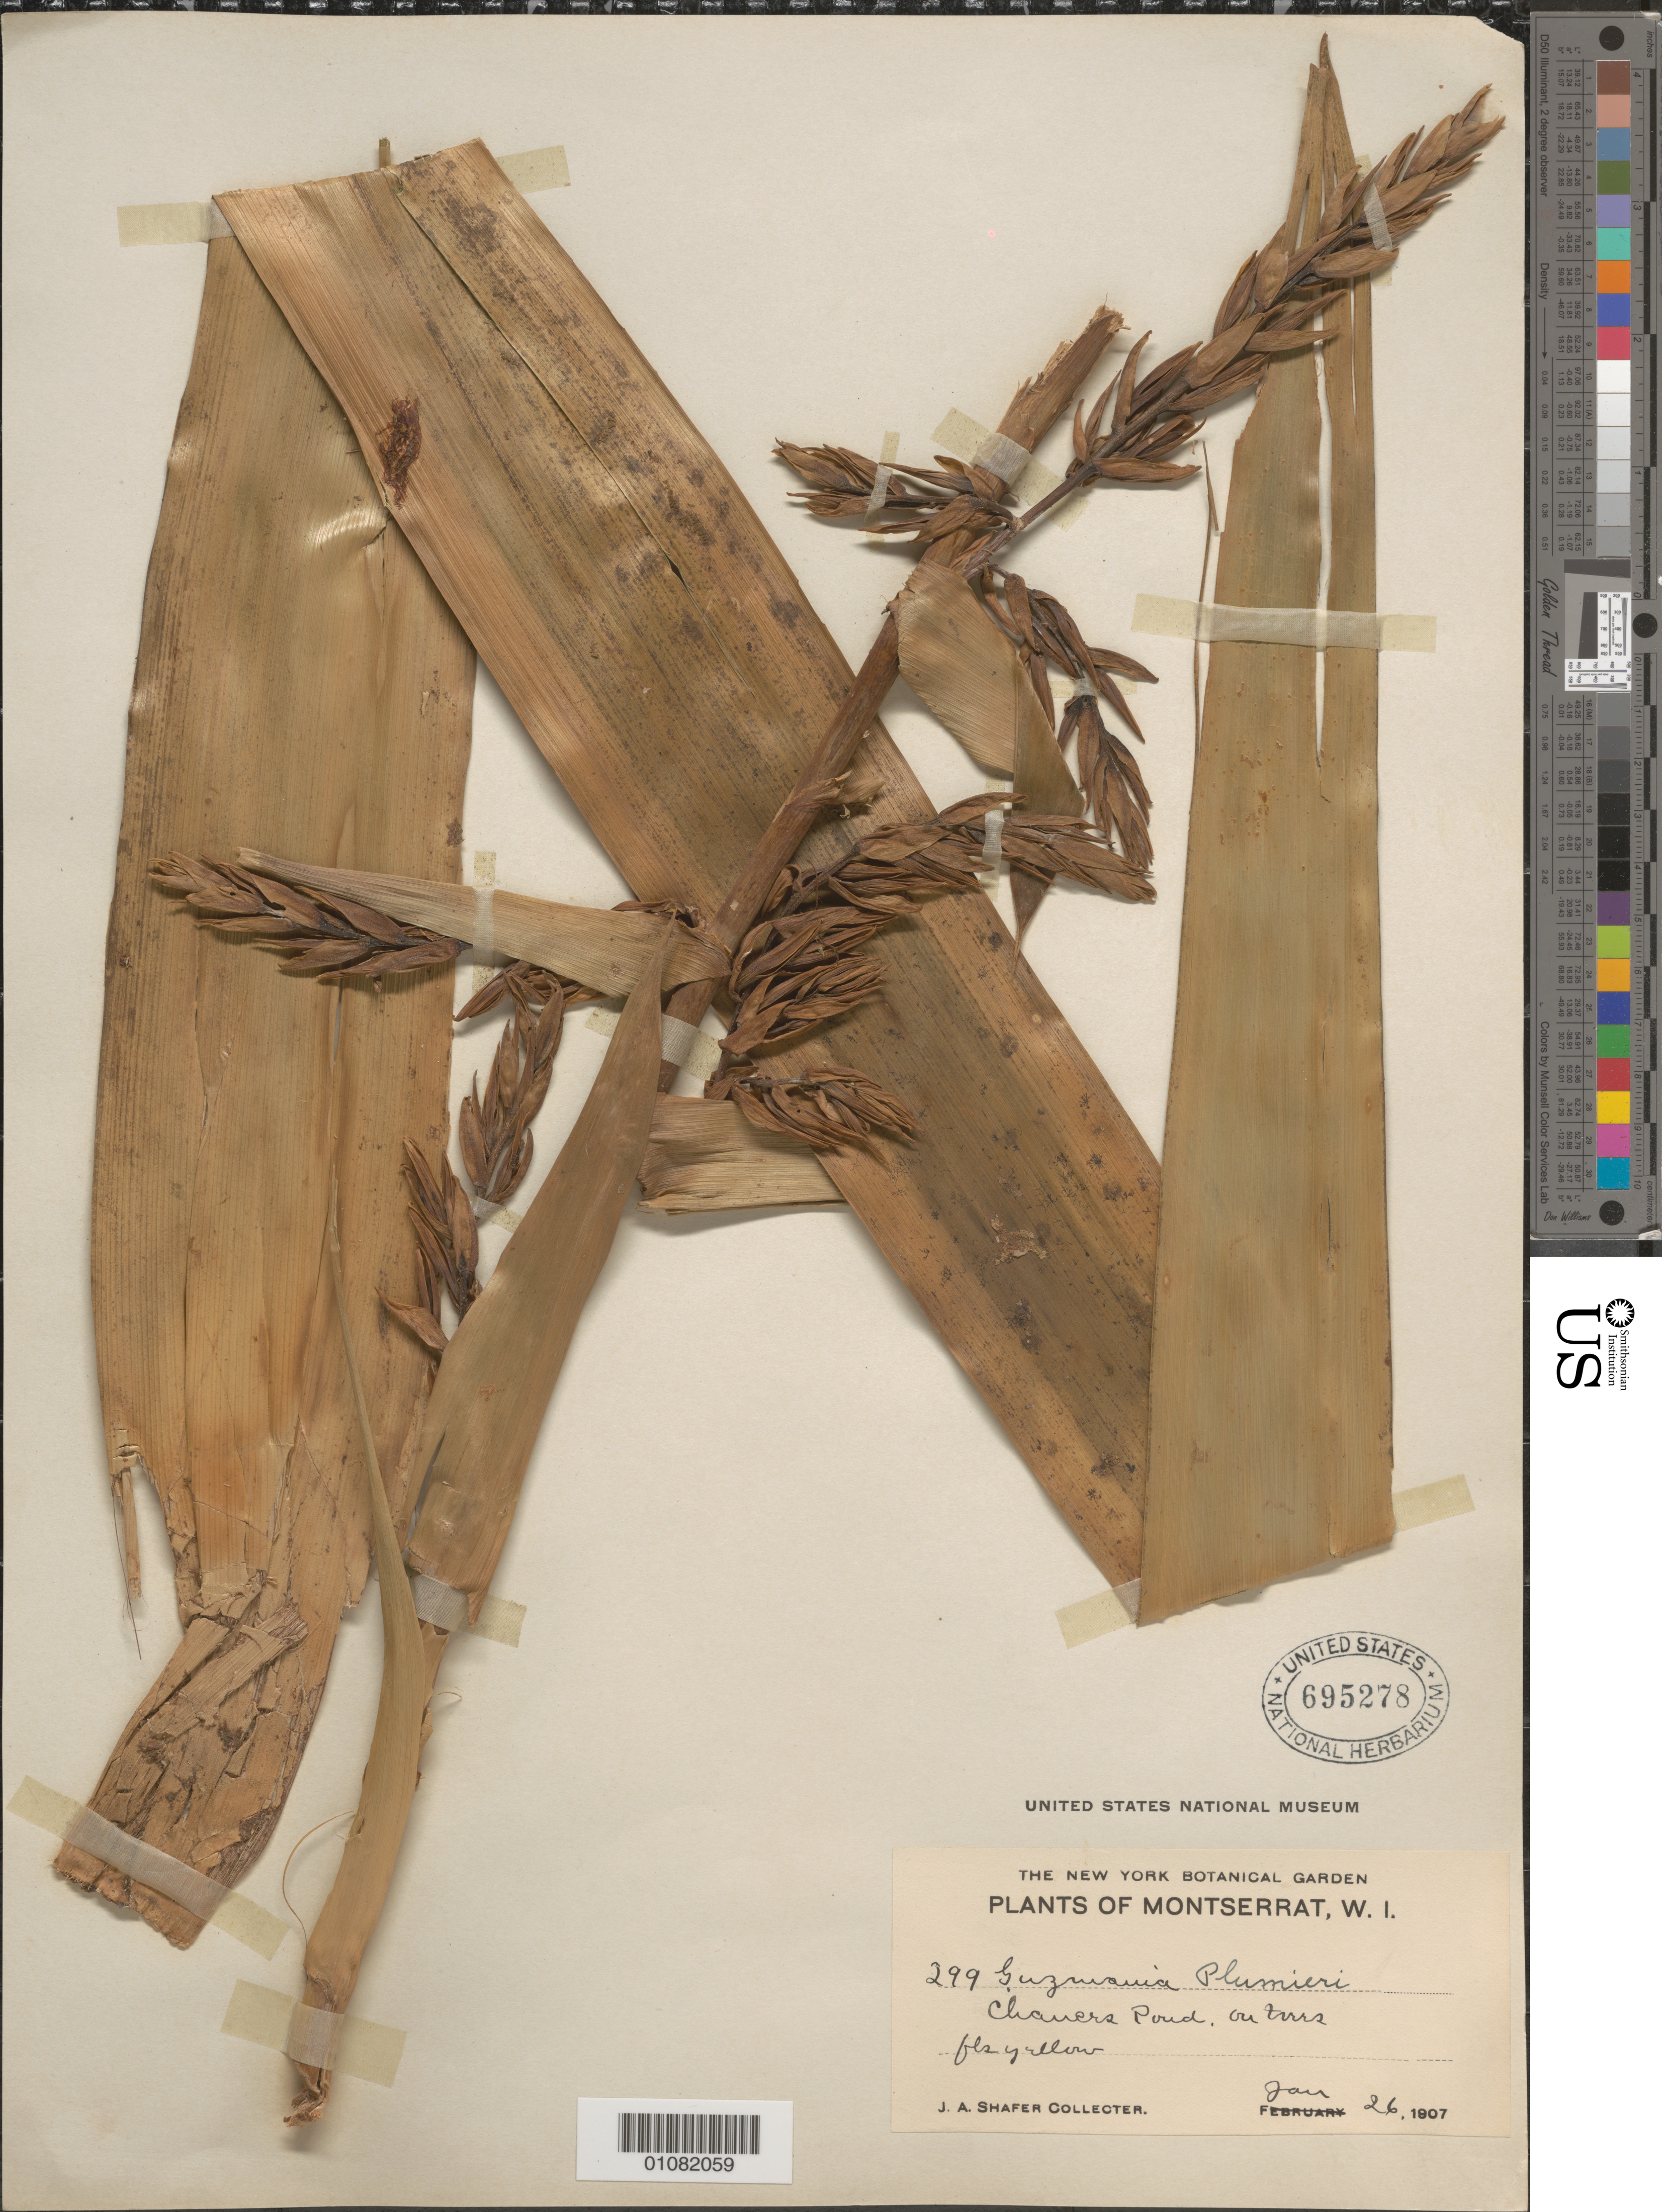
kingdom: Plantae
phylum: Tracheophyta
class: Liliopsida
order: Poales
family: Bromeliaceae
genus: Guzmania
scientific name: Guzmania plumieri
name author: (Griseb.) Mez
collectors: J. A. Shafer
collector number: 299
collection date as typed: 26 Jan 1907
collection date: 1907-01-26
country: Montserrat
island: Montserrat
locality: Chances Pond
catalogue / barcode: US 695278